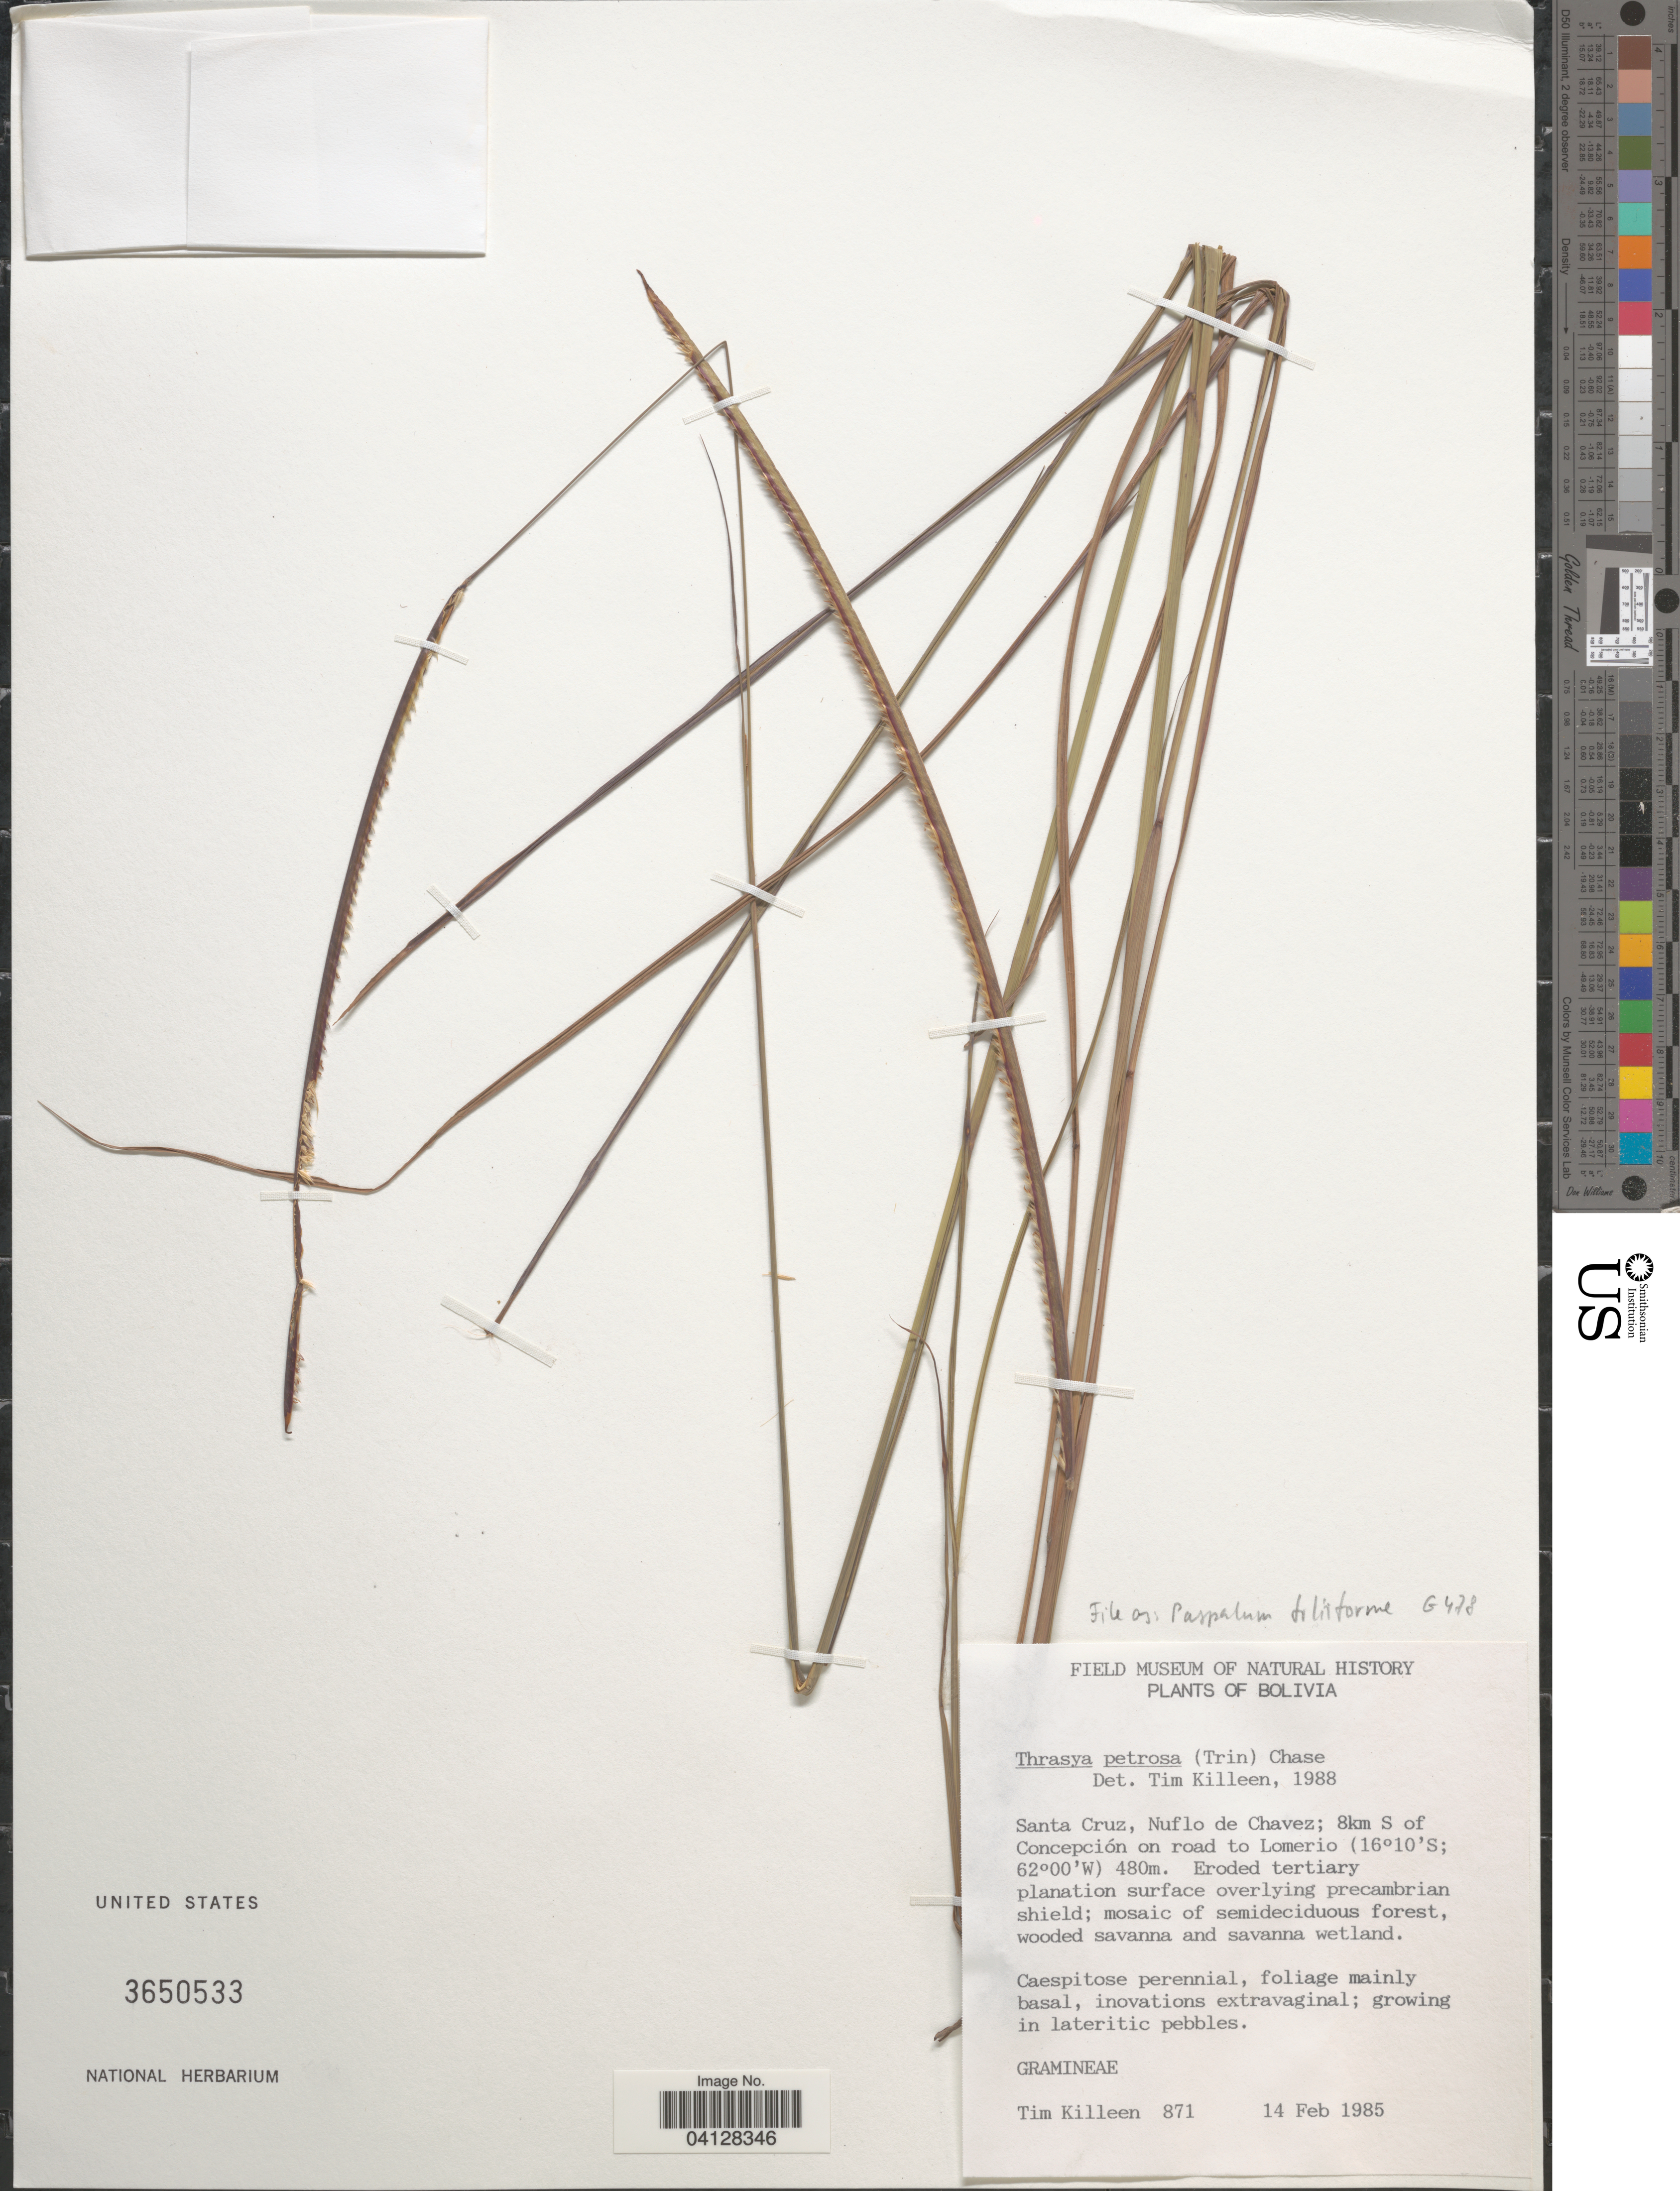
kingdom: Plantae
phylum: Tracheophyta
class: Liliopsida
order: Poales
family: Poaceae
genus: Thrasya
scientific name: Thrasya petrosa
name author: (Trin.) Chase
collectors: T. J. Killeen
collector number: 871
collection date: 1985-02-14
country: Bolivia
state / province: Santa Cruz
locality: Nuflo de Chavez; 8km S of Concepción on road to Lomerio.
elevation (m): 480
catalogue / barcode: US 3650533